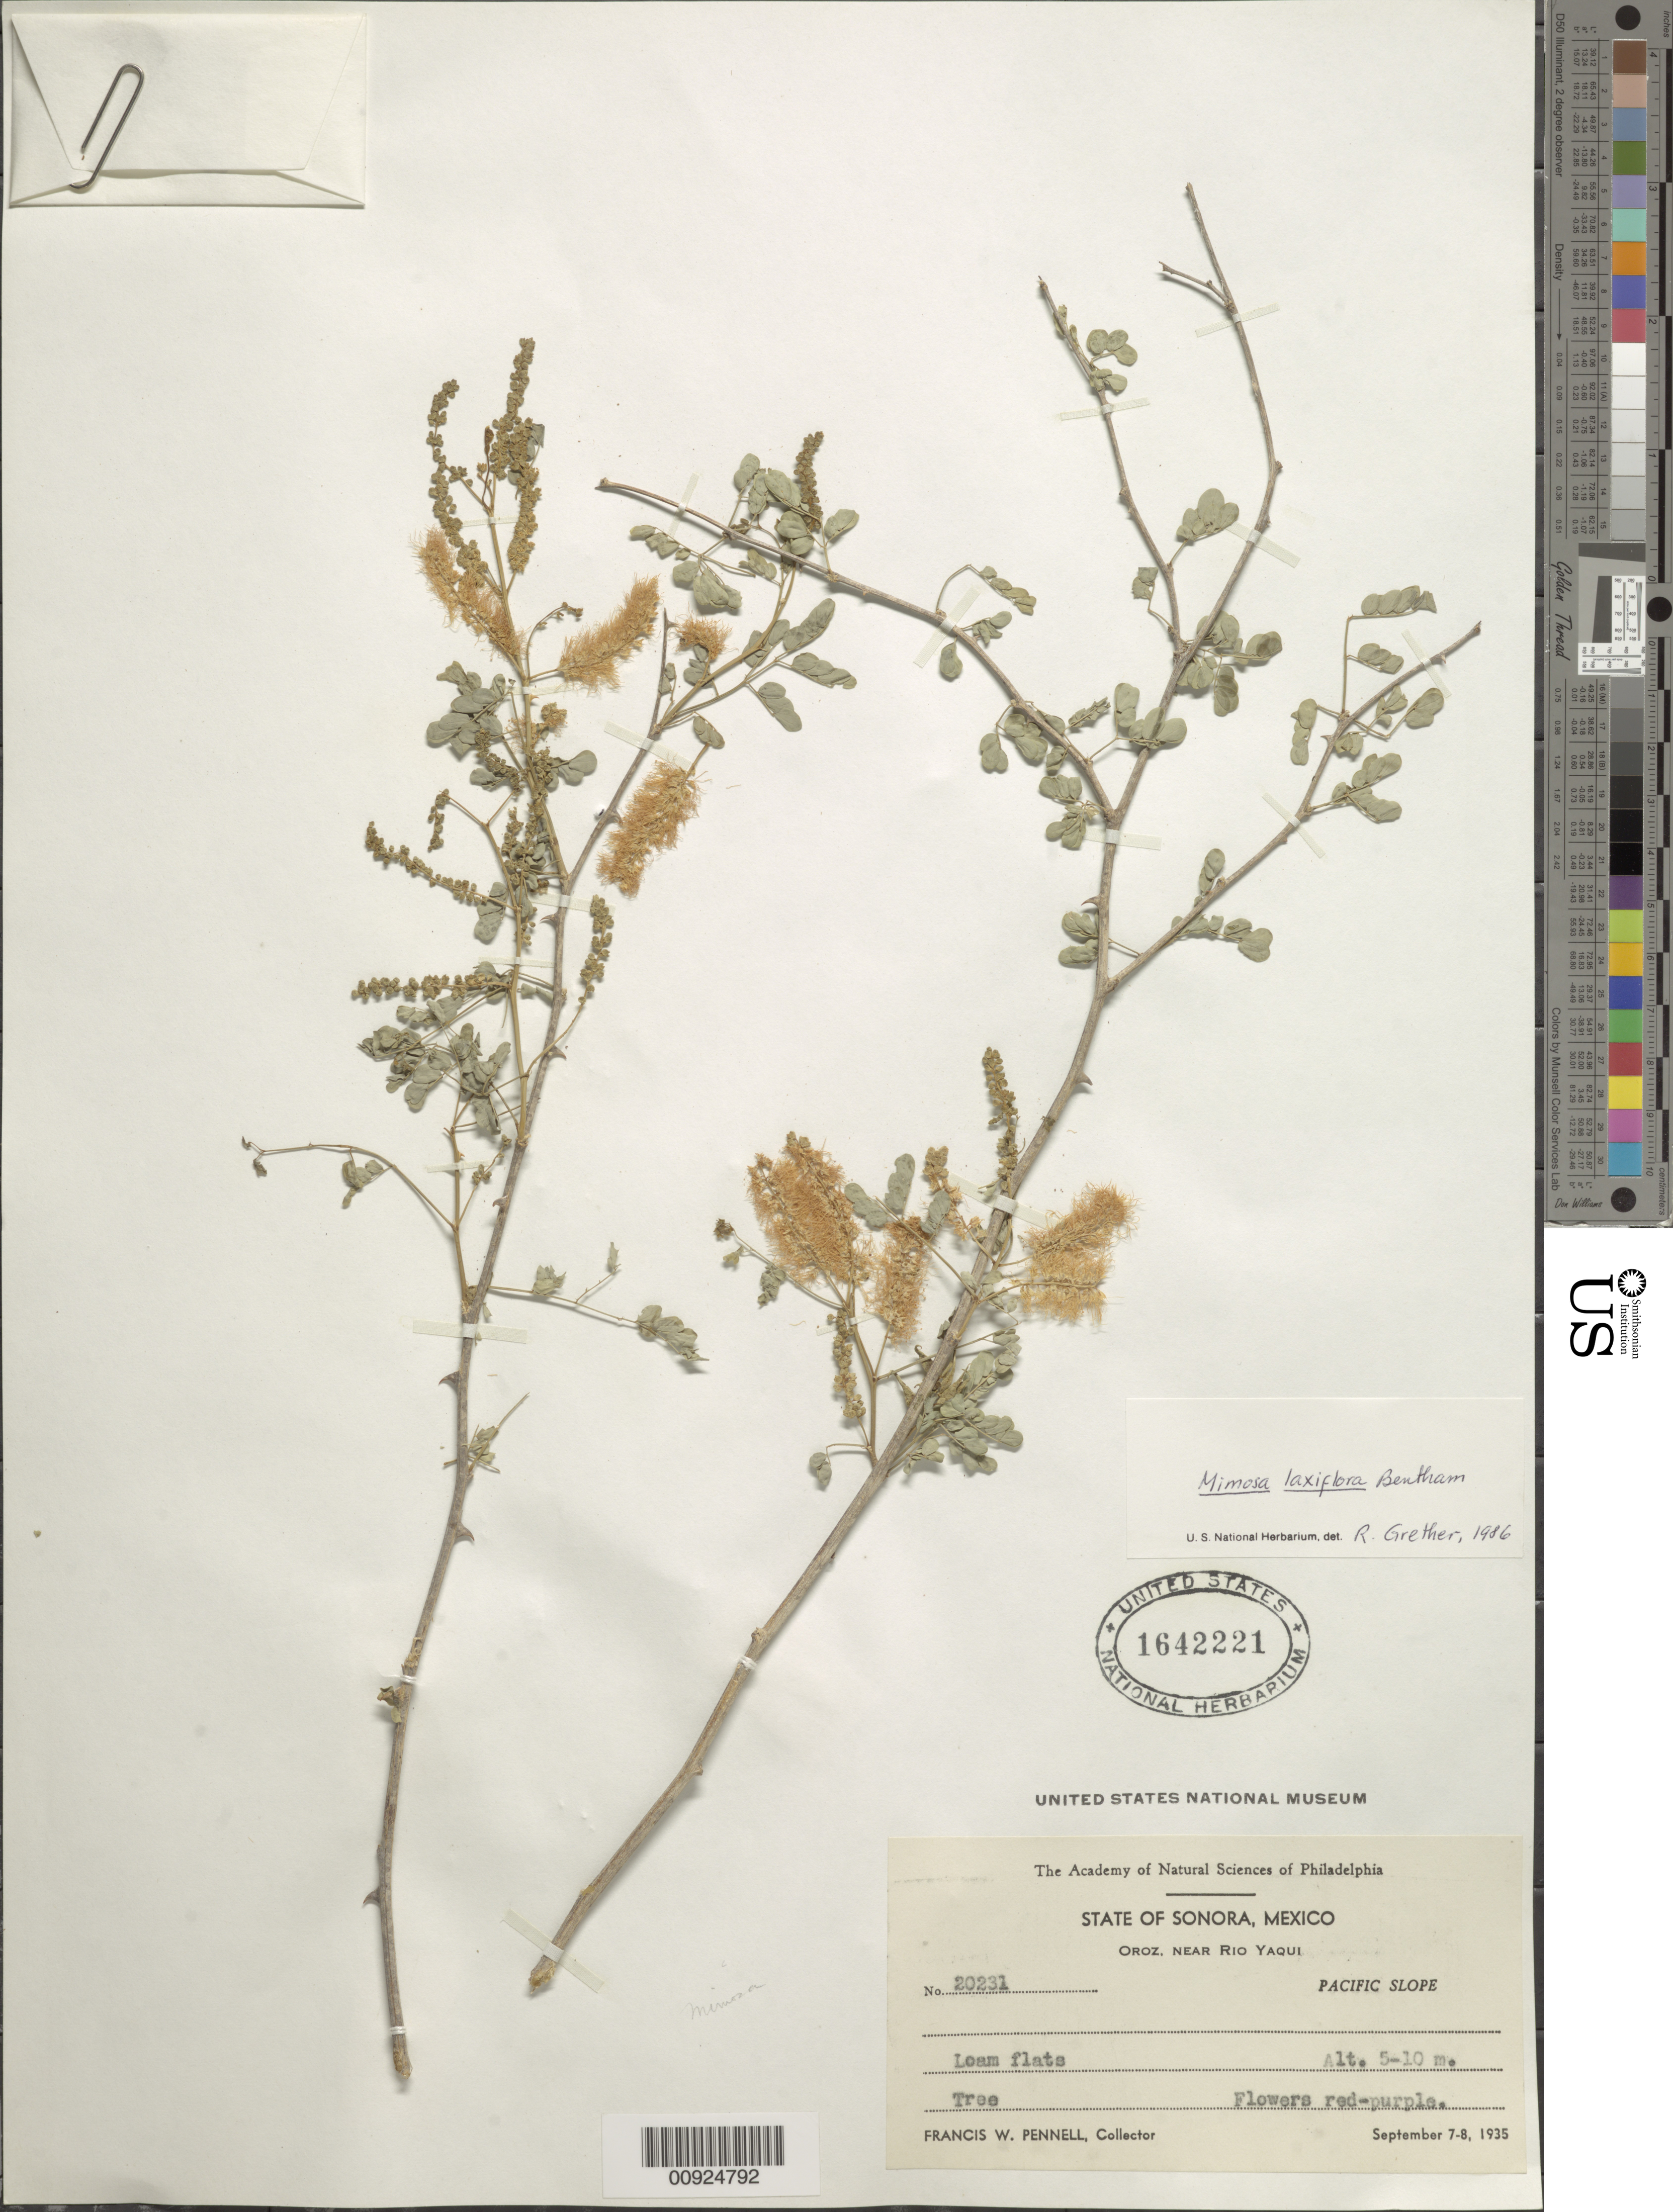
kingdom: Plantae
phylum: Tracheophyta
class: Magnoliopsida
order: Fabales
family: Fabaceae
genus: Mimosa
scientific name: Mimosa laxiflora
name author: Benth.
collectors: F. W. Pennell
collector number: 20231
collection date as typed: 07 Sep 1935 to 08 Sep 1935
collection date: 1935-09-07/1935-09-08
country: Mexico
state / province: Sonora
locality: Oroz, near Río Yaqui. State of Sonora. Pacific Slope.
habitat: Loam flats.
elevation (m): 10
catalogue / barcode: US 1642221